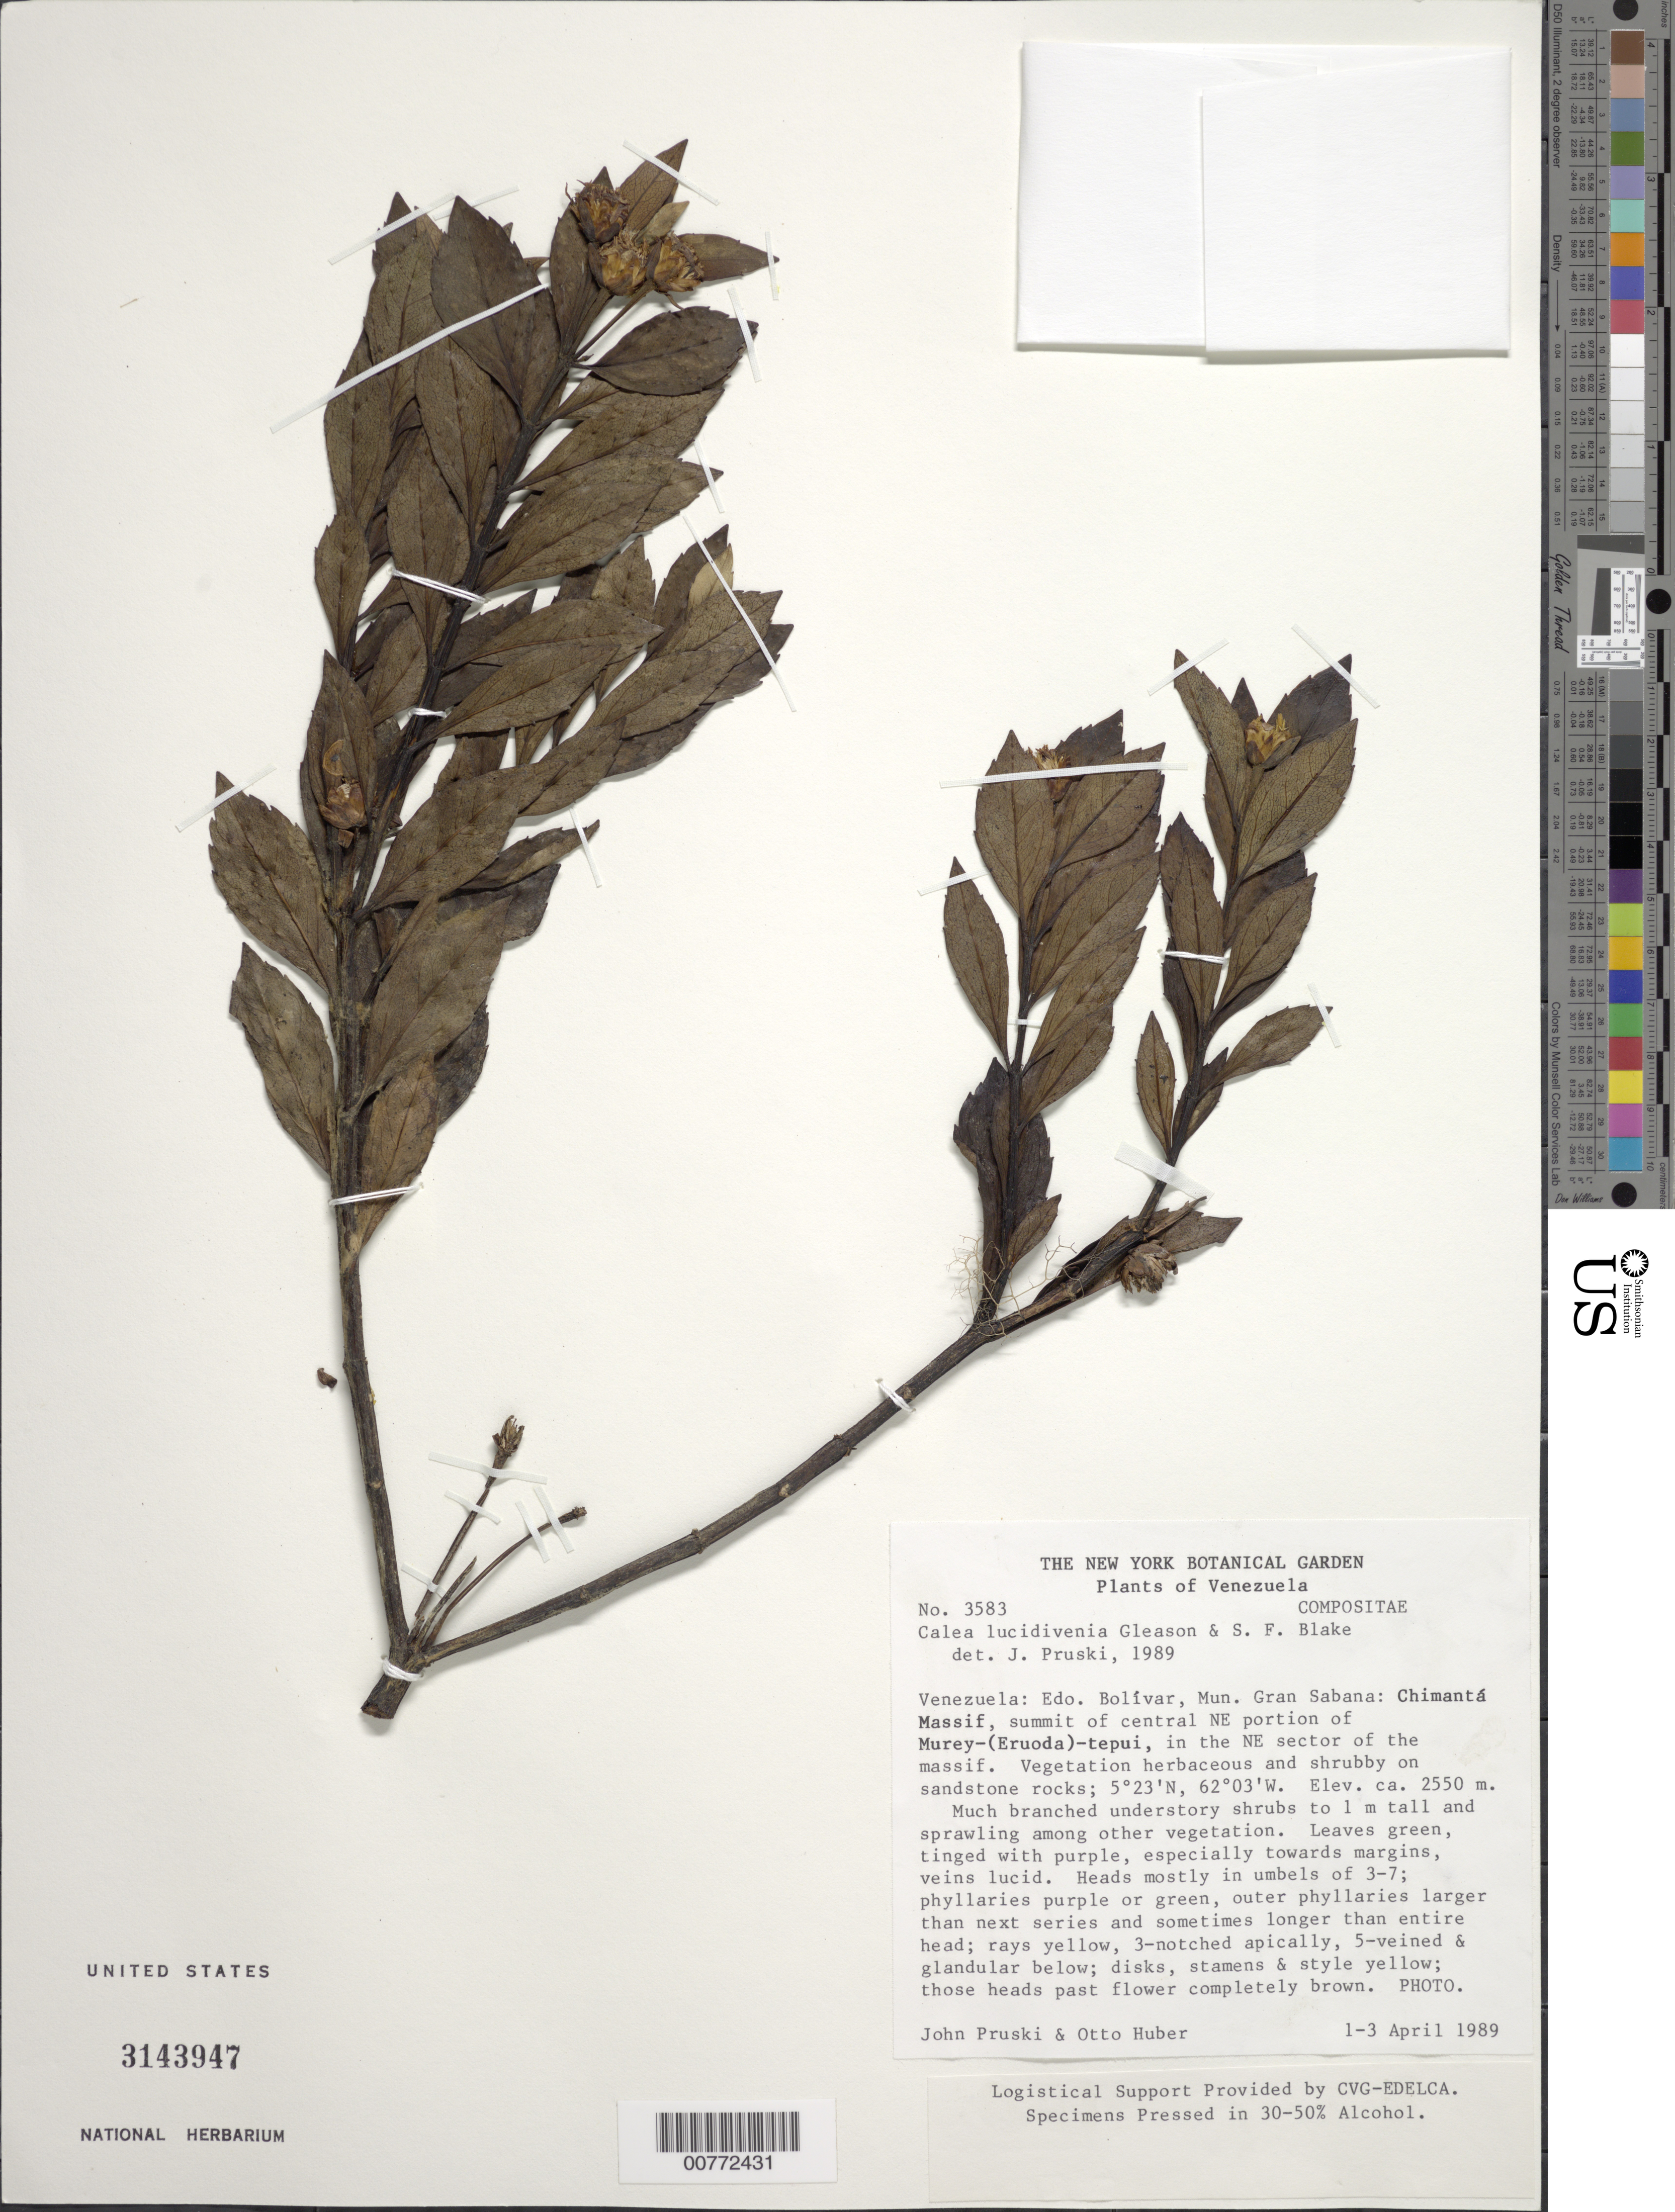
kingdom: Plantae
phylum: Tracheophyta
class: Magnoliopsida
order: Asterales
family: Asteraceae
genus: Calea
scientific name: Calea lucidivenia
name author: Gleason & S.F. Blake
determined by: Pruski, J. F.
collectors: J. F. Pruski & O. Huber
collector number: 3583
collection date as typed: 1-Apr-89 to 3-Apr-89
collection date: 1989-04-01/1989-04-03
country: Venezuela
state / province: Bolívar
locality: Mun. Gran Sabana: Chimantá Massif, summit of central NE portion of Murey-(Eruoda)-tepuí, in the NE sector of the massif.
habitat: Vegetation herbaceous and shrubby on sandstone rocks; sprawling among other vegetation, understory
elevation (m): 2550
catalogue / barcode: US 3143947